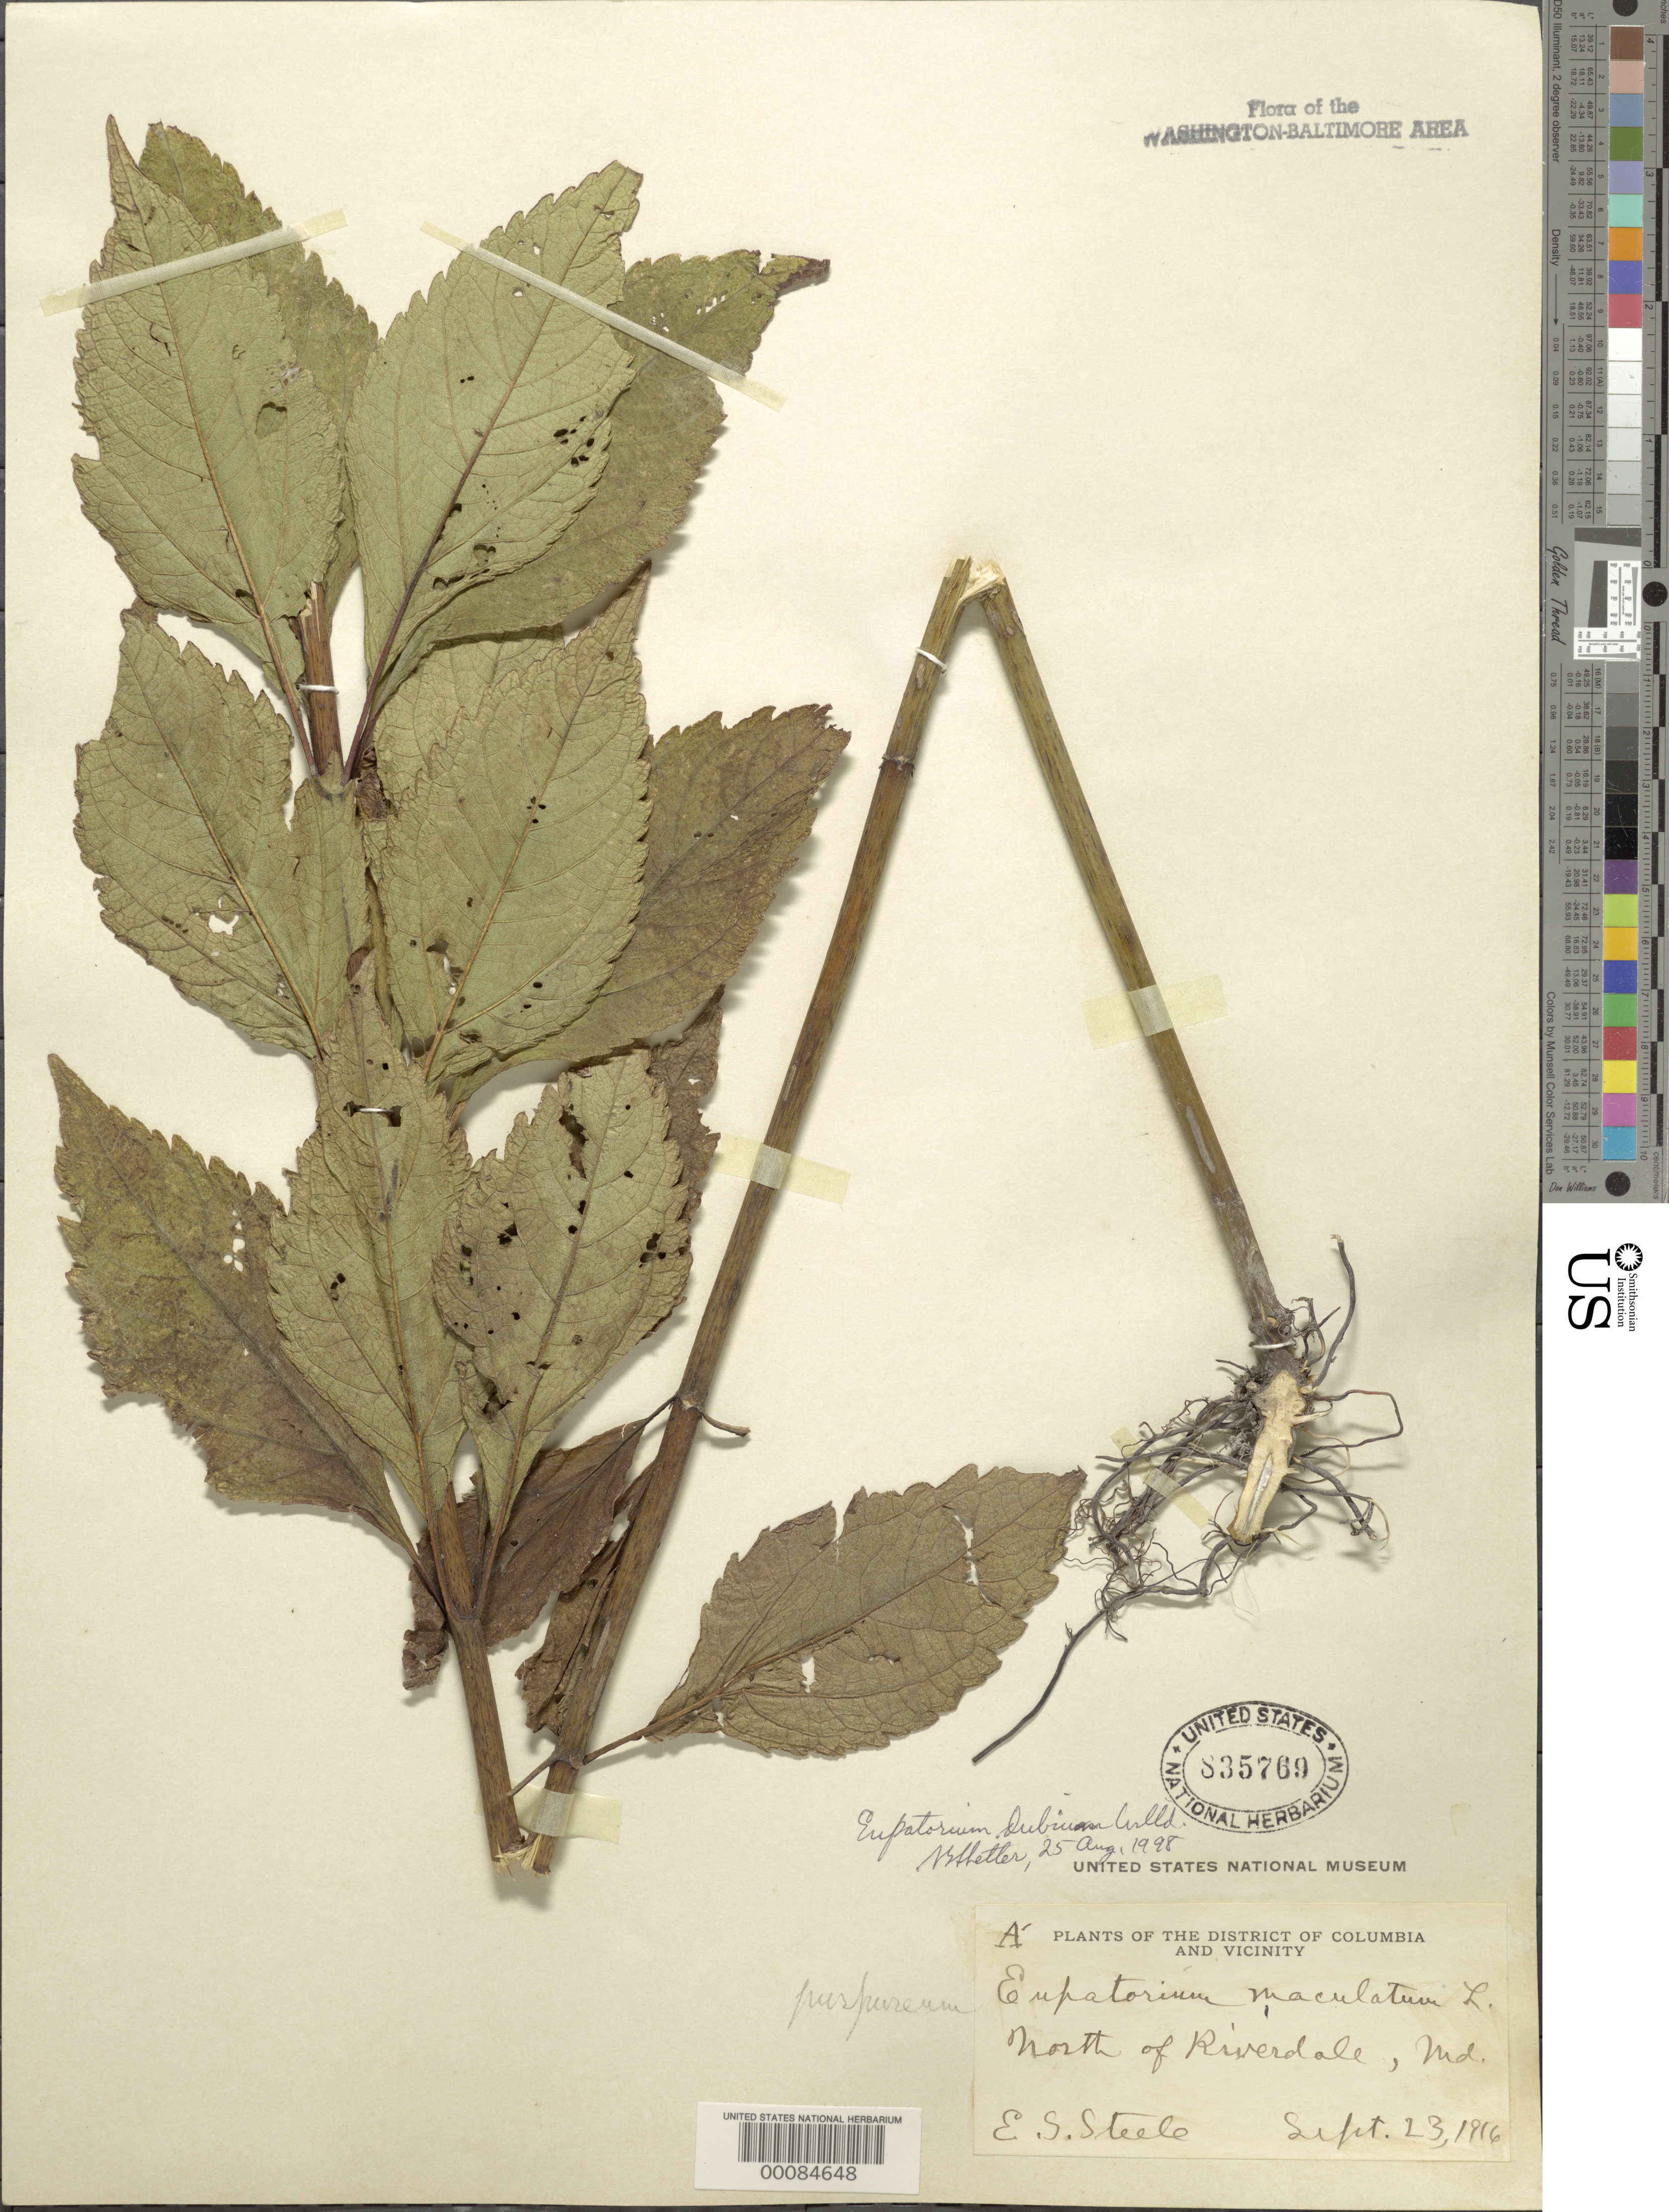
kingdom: Plantae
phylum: Tracheophyta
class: Magnoliopsida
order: Asterales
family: Asteraceae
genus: Eupatorium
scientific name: Eupatorium dubium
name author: Willd. ex Poir.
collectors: E. Steele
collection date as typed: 23 Sep 1916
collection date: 1916-09-23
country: United States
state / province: Maryland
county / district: Prince George's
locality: North of Riverdale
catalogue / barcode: US 835769